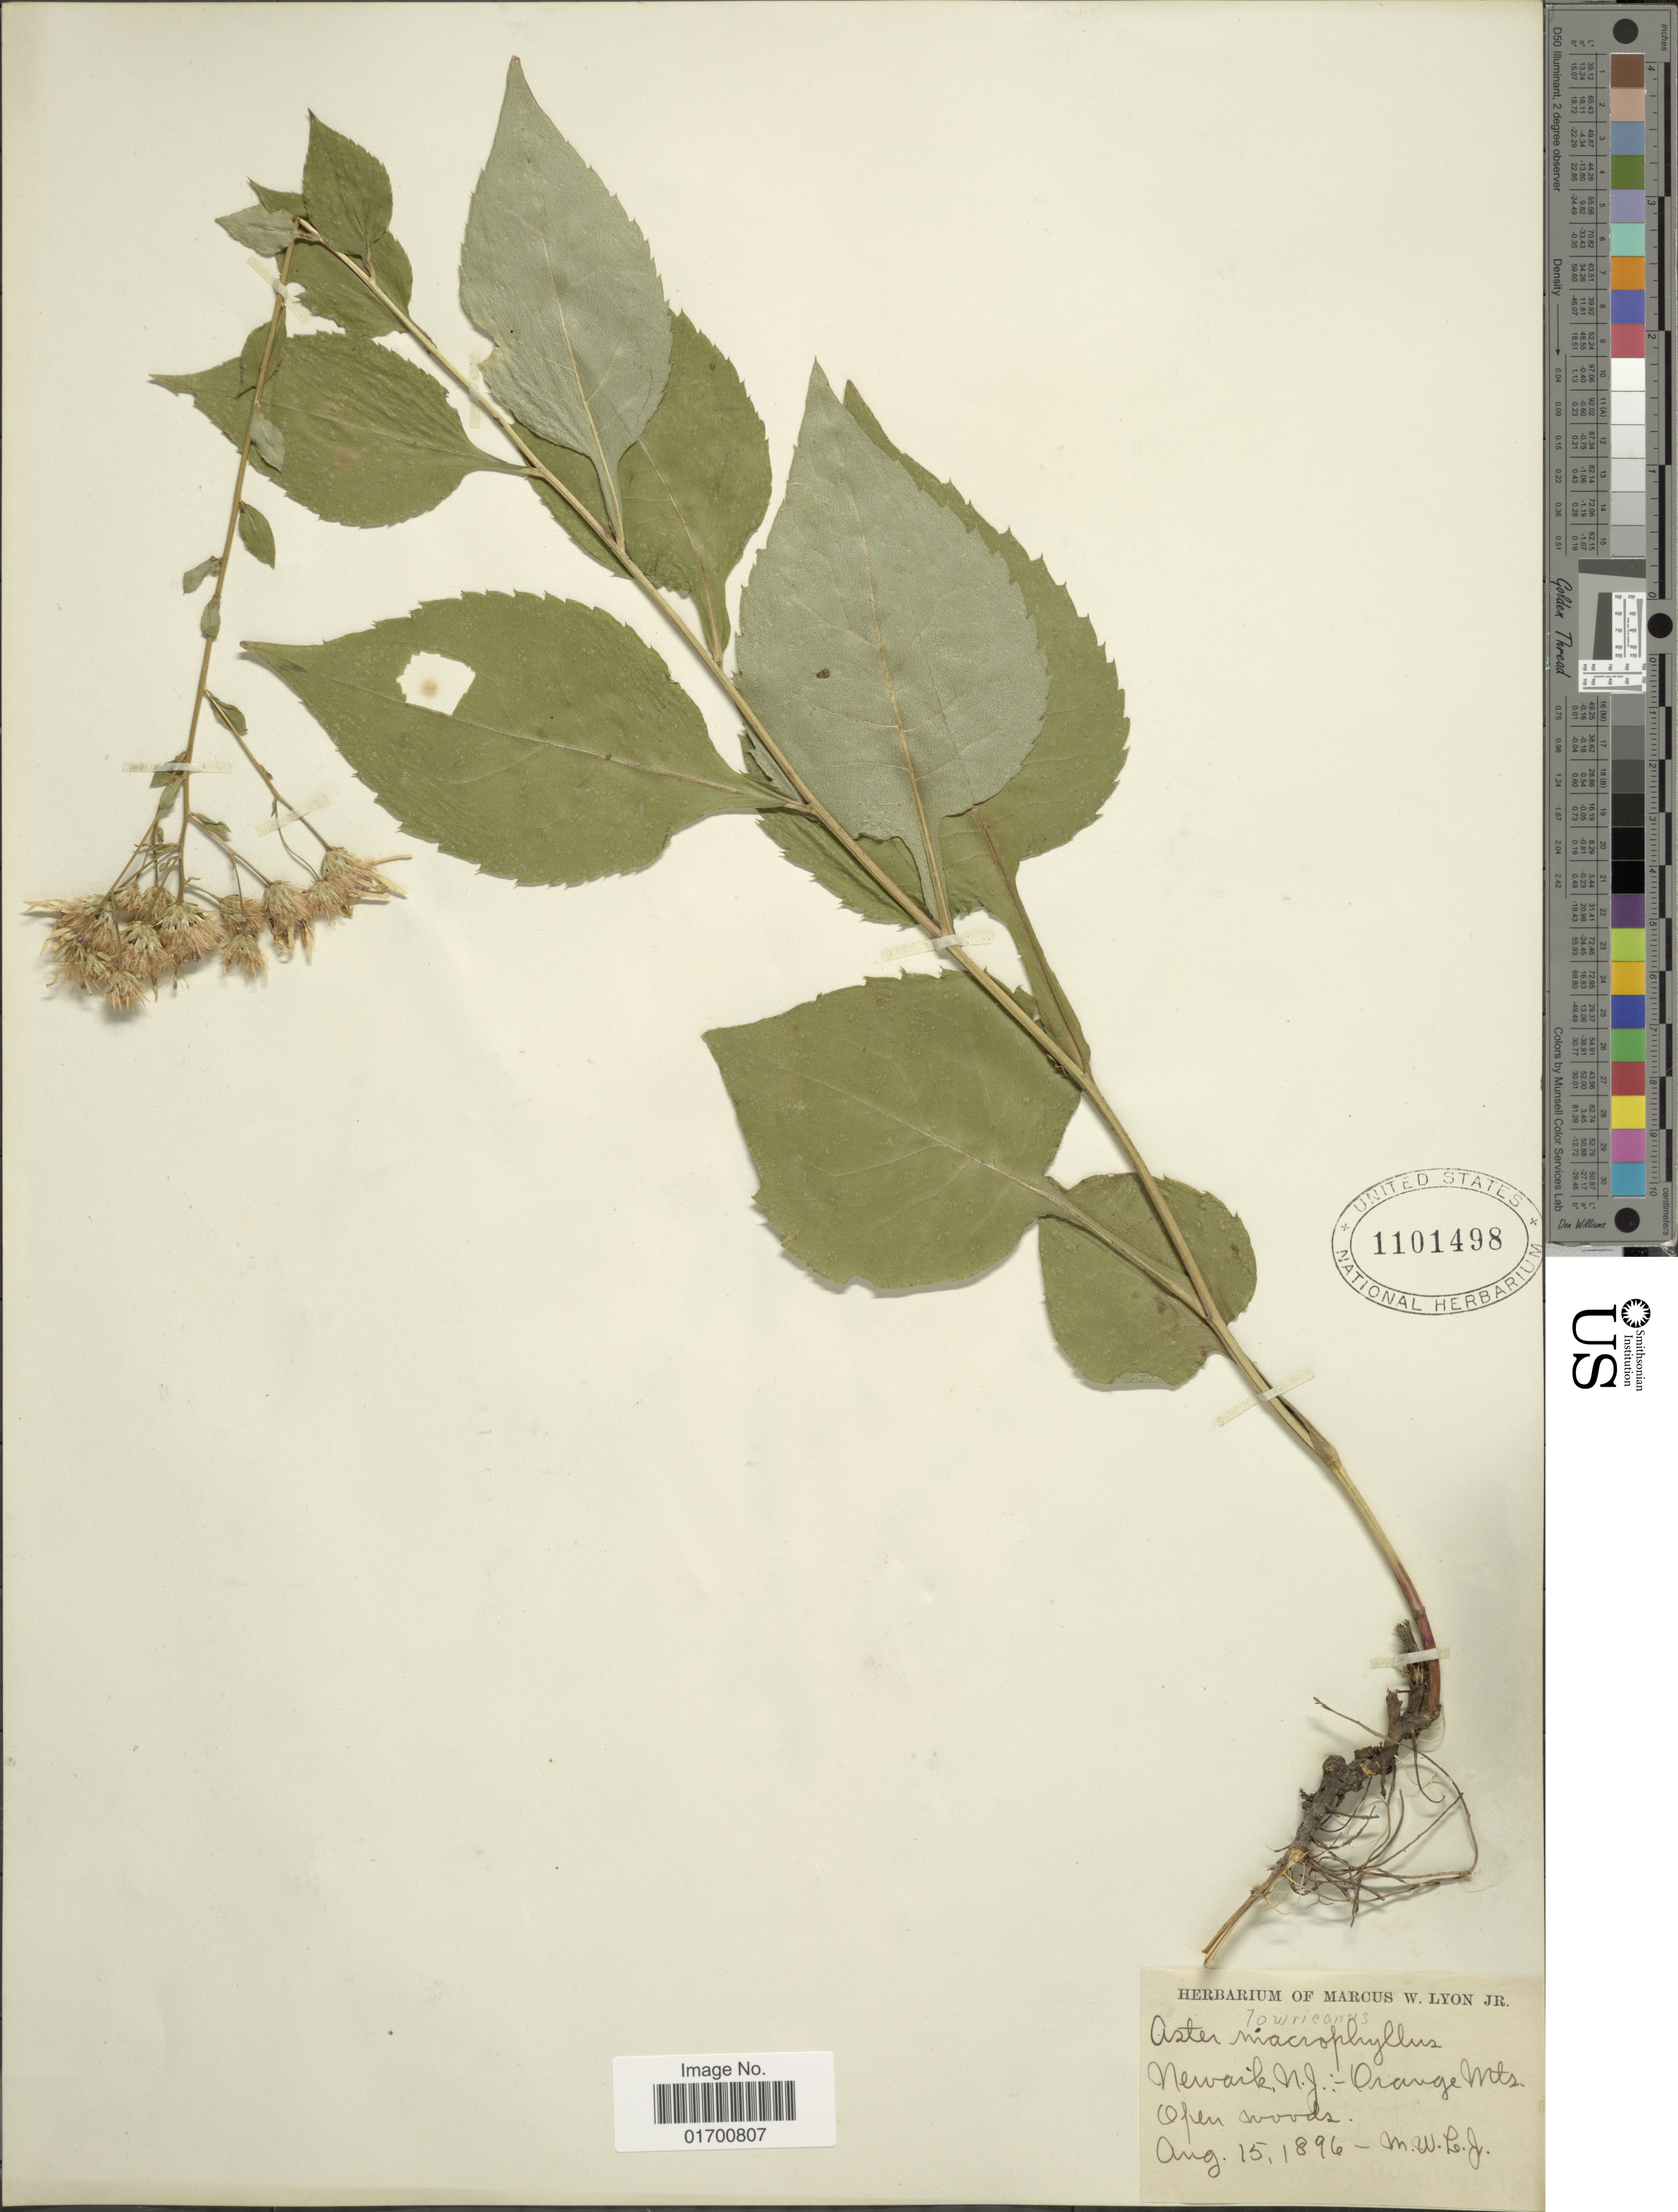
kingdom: Plantae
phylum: Tracheophyta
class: Magnoliopsida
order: Asterales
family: Asteraceae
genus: Symphyotrichum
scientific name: Symphyotrichum lowrieanum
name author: (Porter) G.L. Nesom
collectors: M. W. Lyon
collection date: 1896-08-15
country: United States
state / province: New Jersey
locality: Newaik, N.J. - Orange Mts.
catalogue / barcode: US 1101489